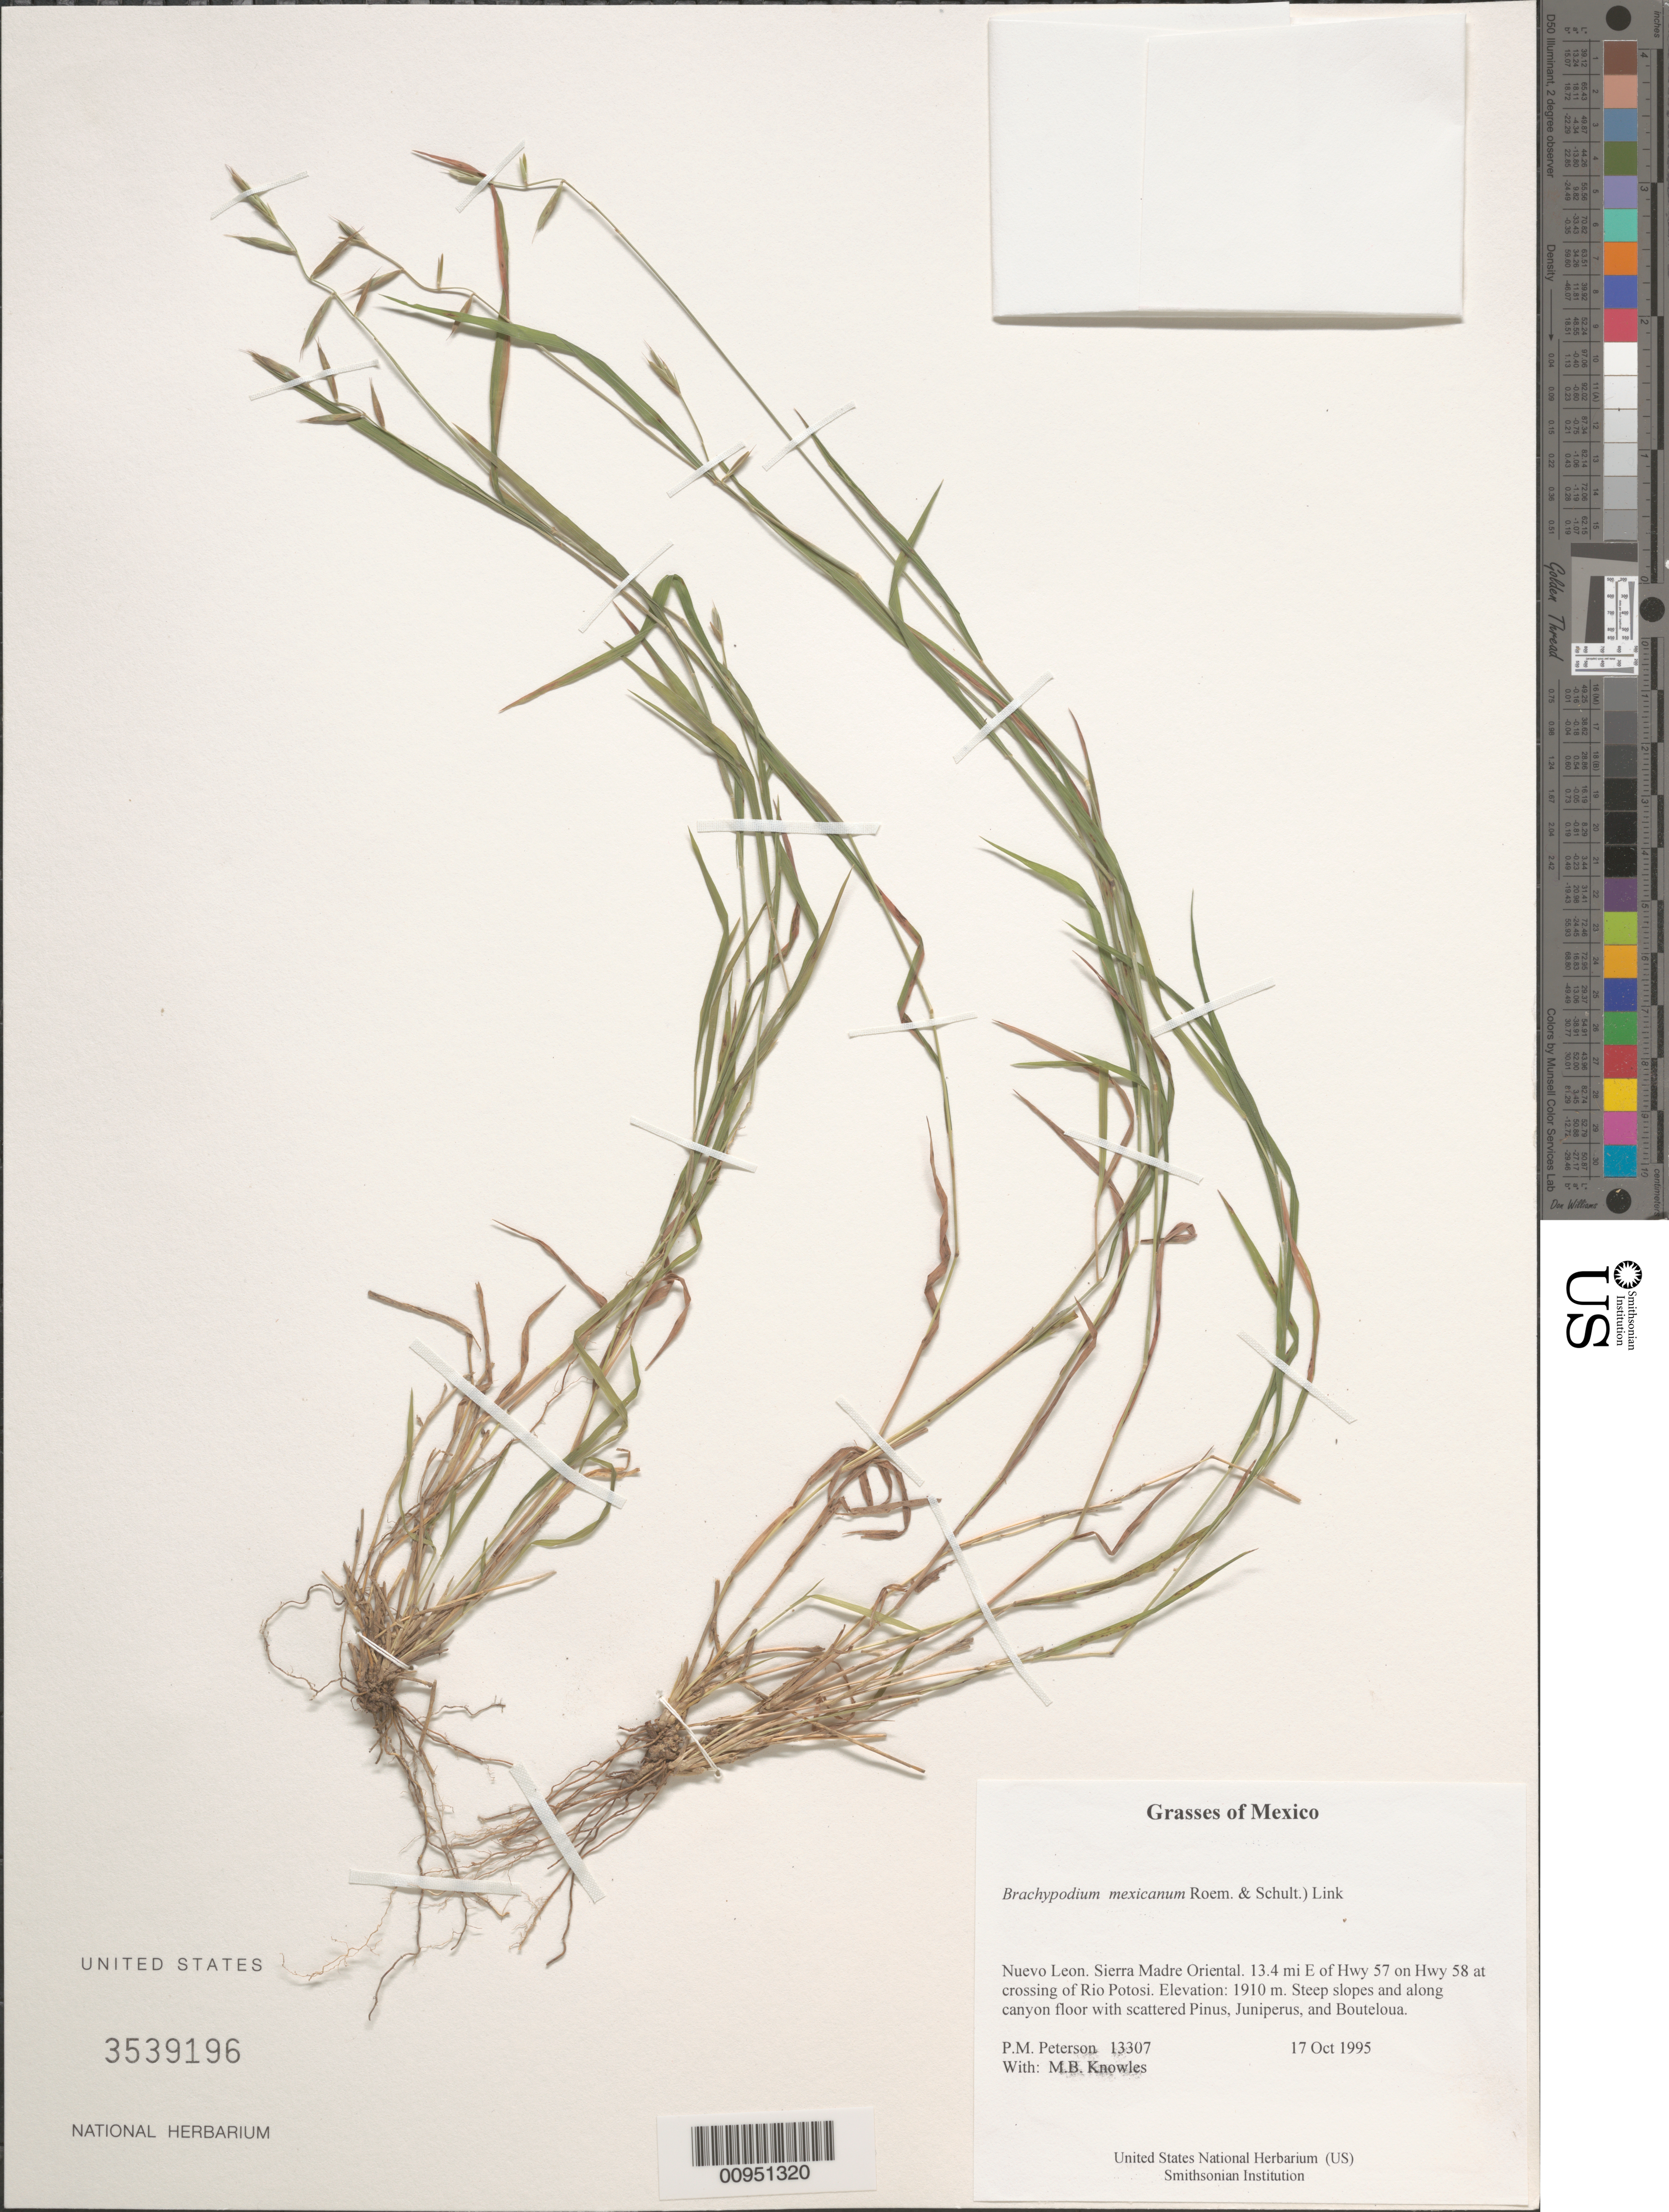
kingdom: Plantae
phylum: Tracheophyta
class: Liliopsida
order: Poales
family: Poaceae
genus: Brachypodium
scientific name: Brachypodium mexicanum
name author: (Roem. & Schult.) Link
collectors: P. M. Peterson & M. B. Knowles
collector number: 13307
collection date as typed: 17 Oct 1995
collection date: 1995-10-17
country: Mexico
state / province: Nuevo León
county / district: Sierra Madre Oriental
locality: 13.4 mi E of Hwy 57 on Hwy 58 at crossing of Rio Potosi.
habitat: Steep slopes and along canyon floor with scattered Pinus, Juniperus, and Bouteloua.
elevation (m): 1910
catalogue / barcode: US 3539196